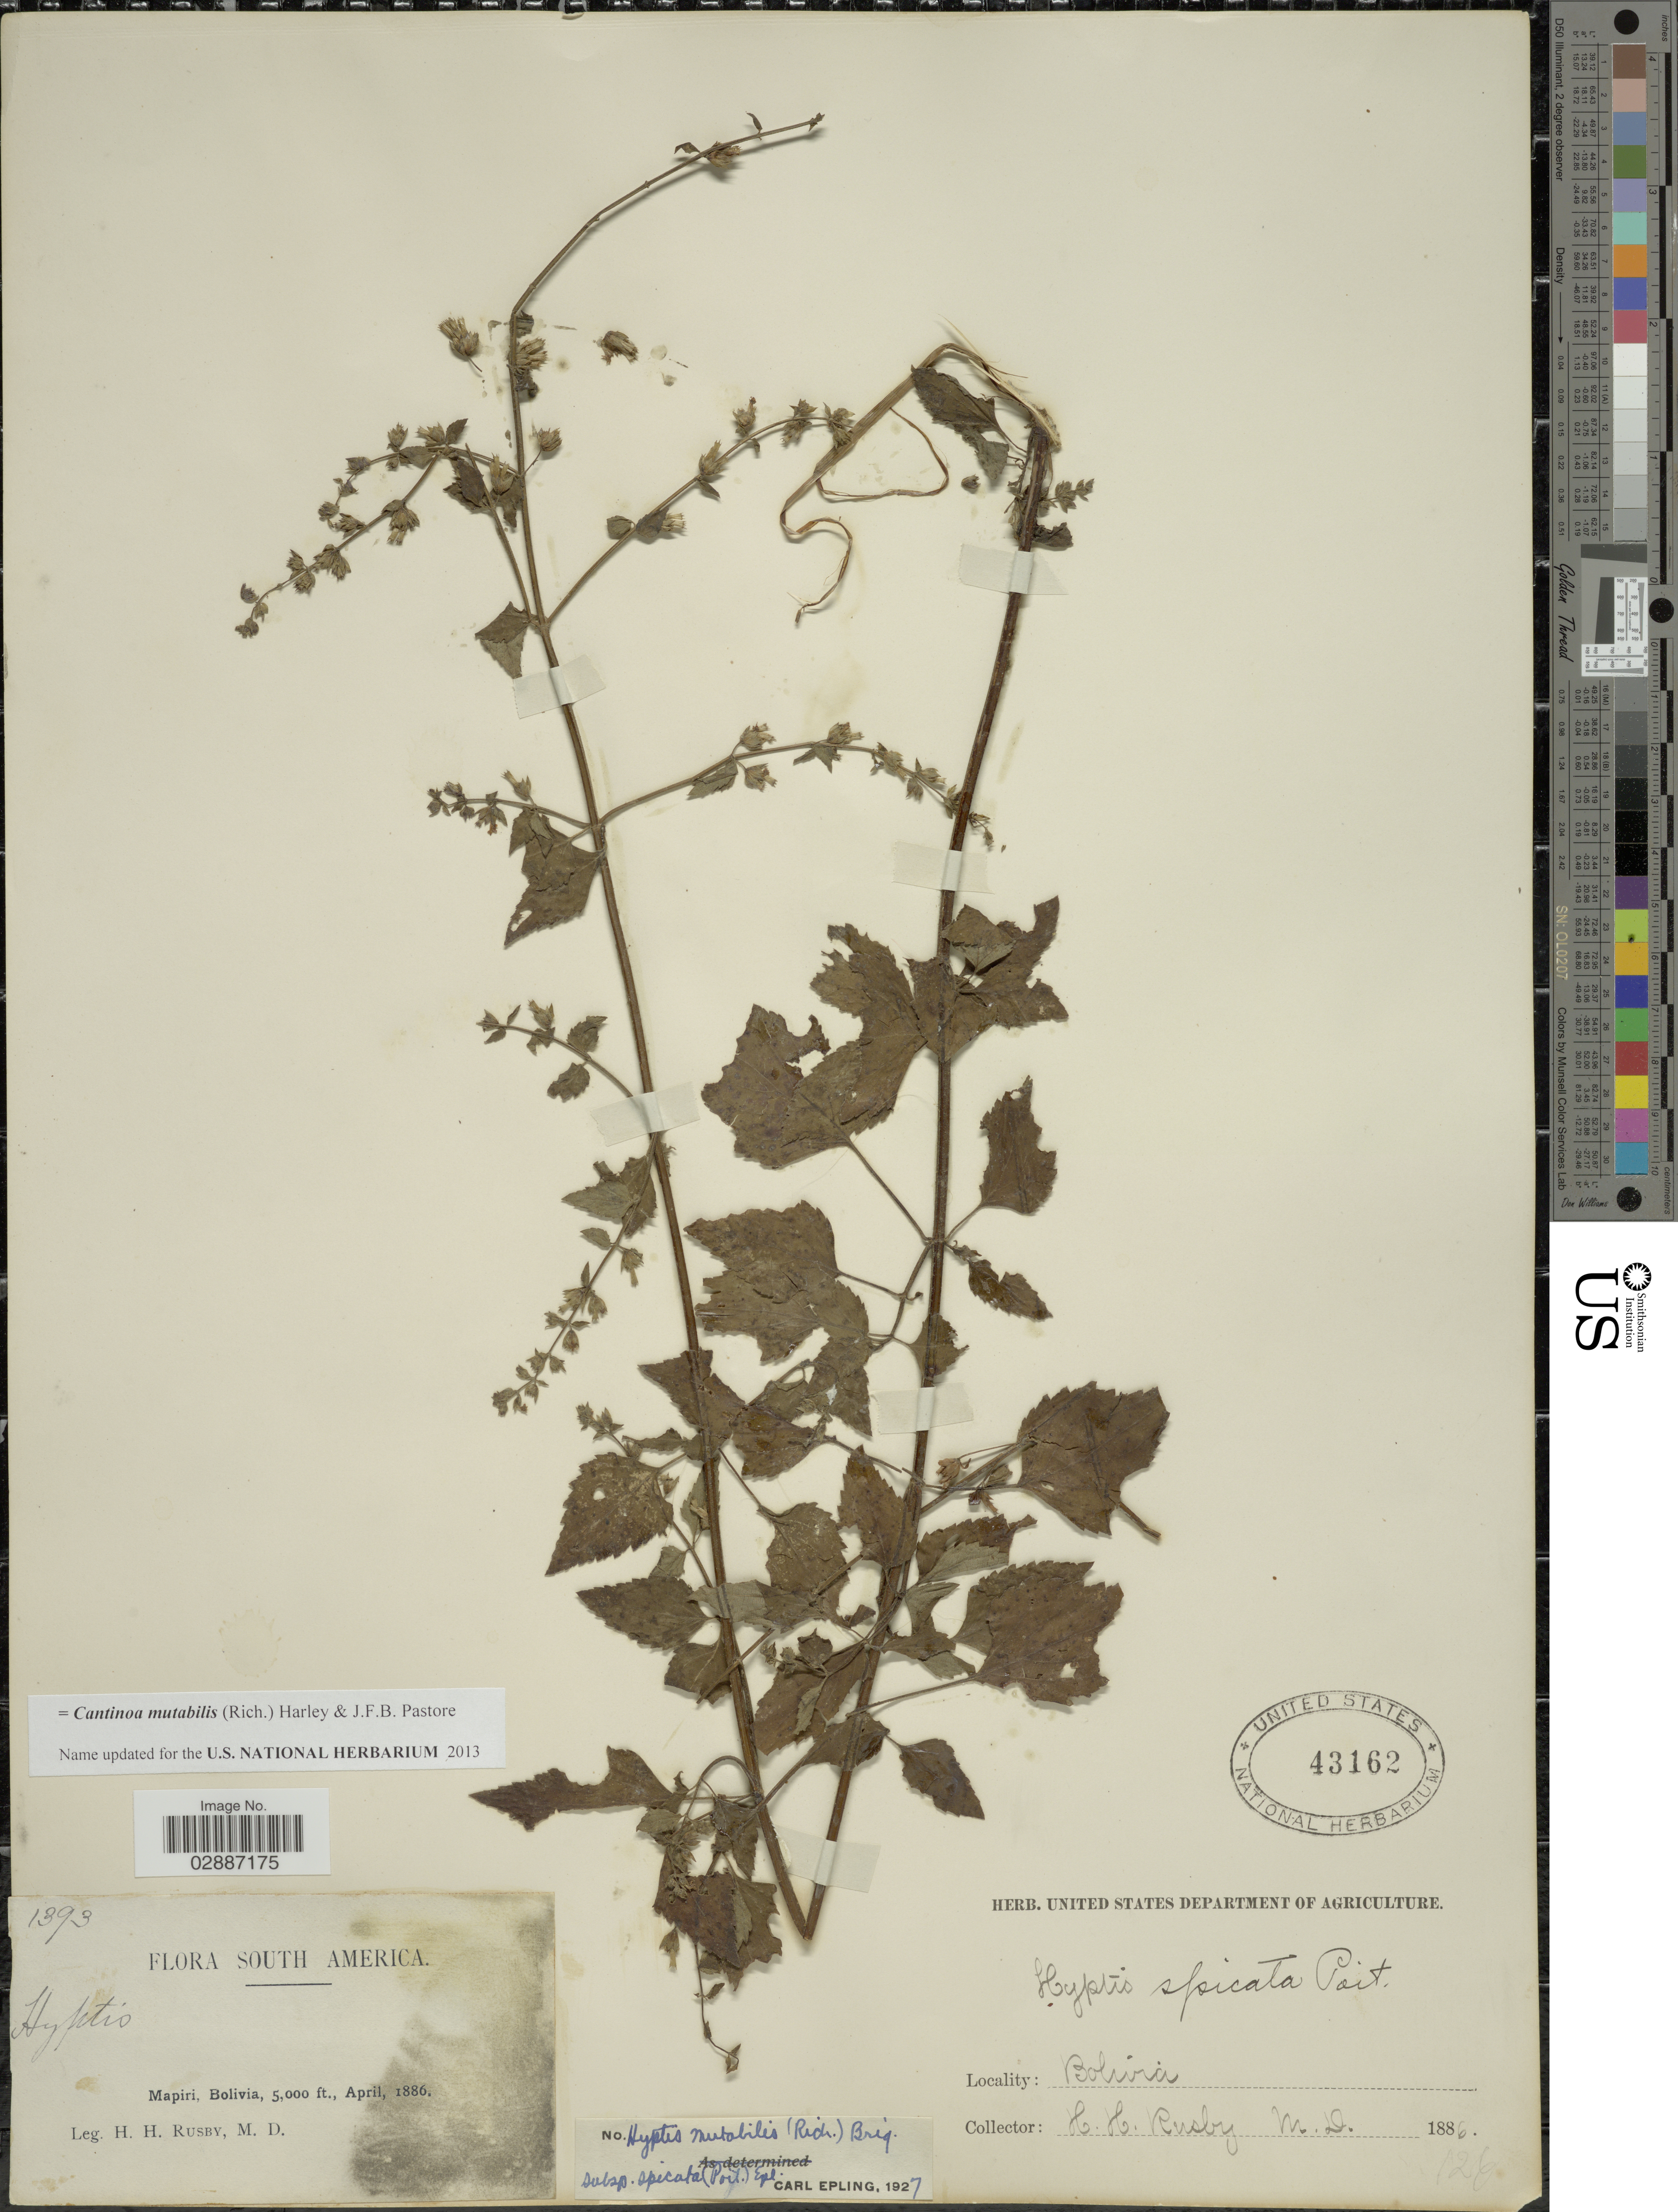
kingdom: Plantae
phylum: Tracheophyta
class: Magnoliopsida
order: Lamiales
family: Lamiaceae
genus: Cantinoa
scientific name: Cantinoa mutabilis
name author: (Epling) Harley & J.F.B. Pastore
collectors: H. H. Rusby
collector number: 1393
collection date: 1886-04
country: Bolivia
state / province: La Páz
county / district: Larecaja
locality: Mapiri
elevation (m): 1524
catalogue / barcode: US 43162